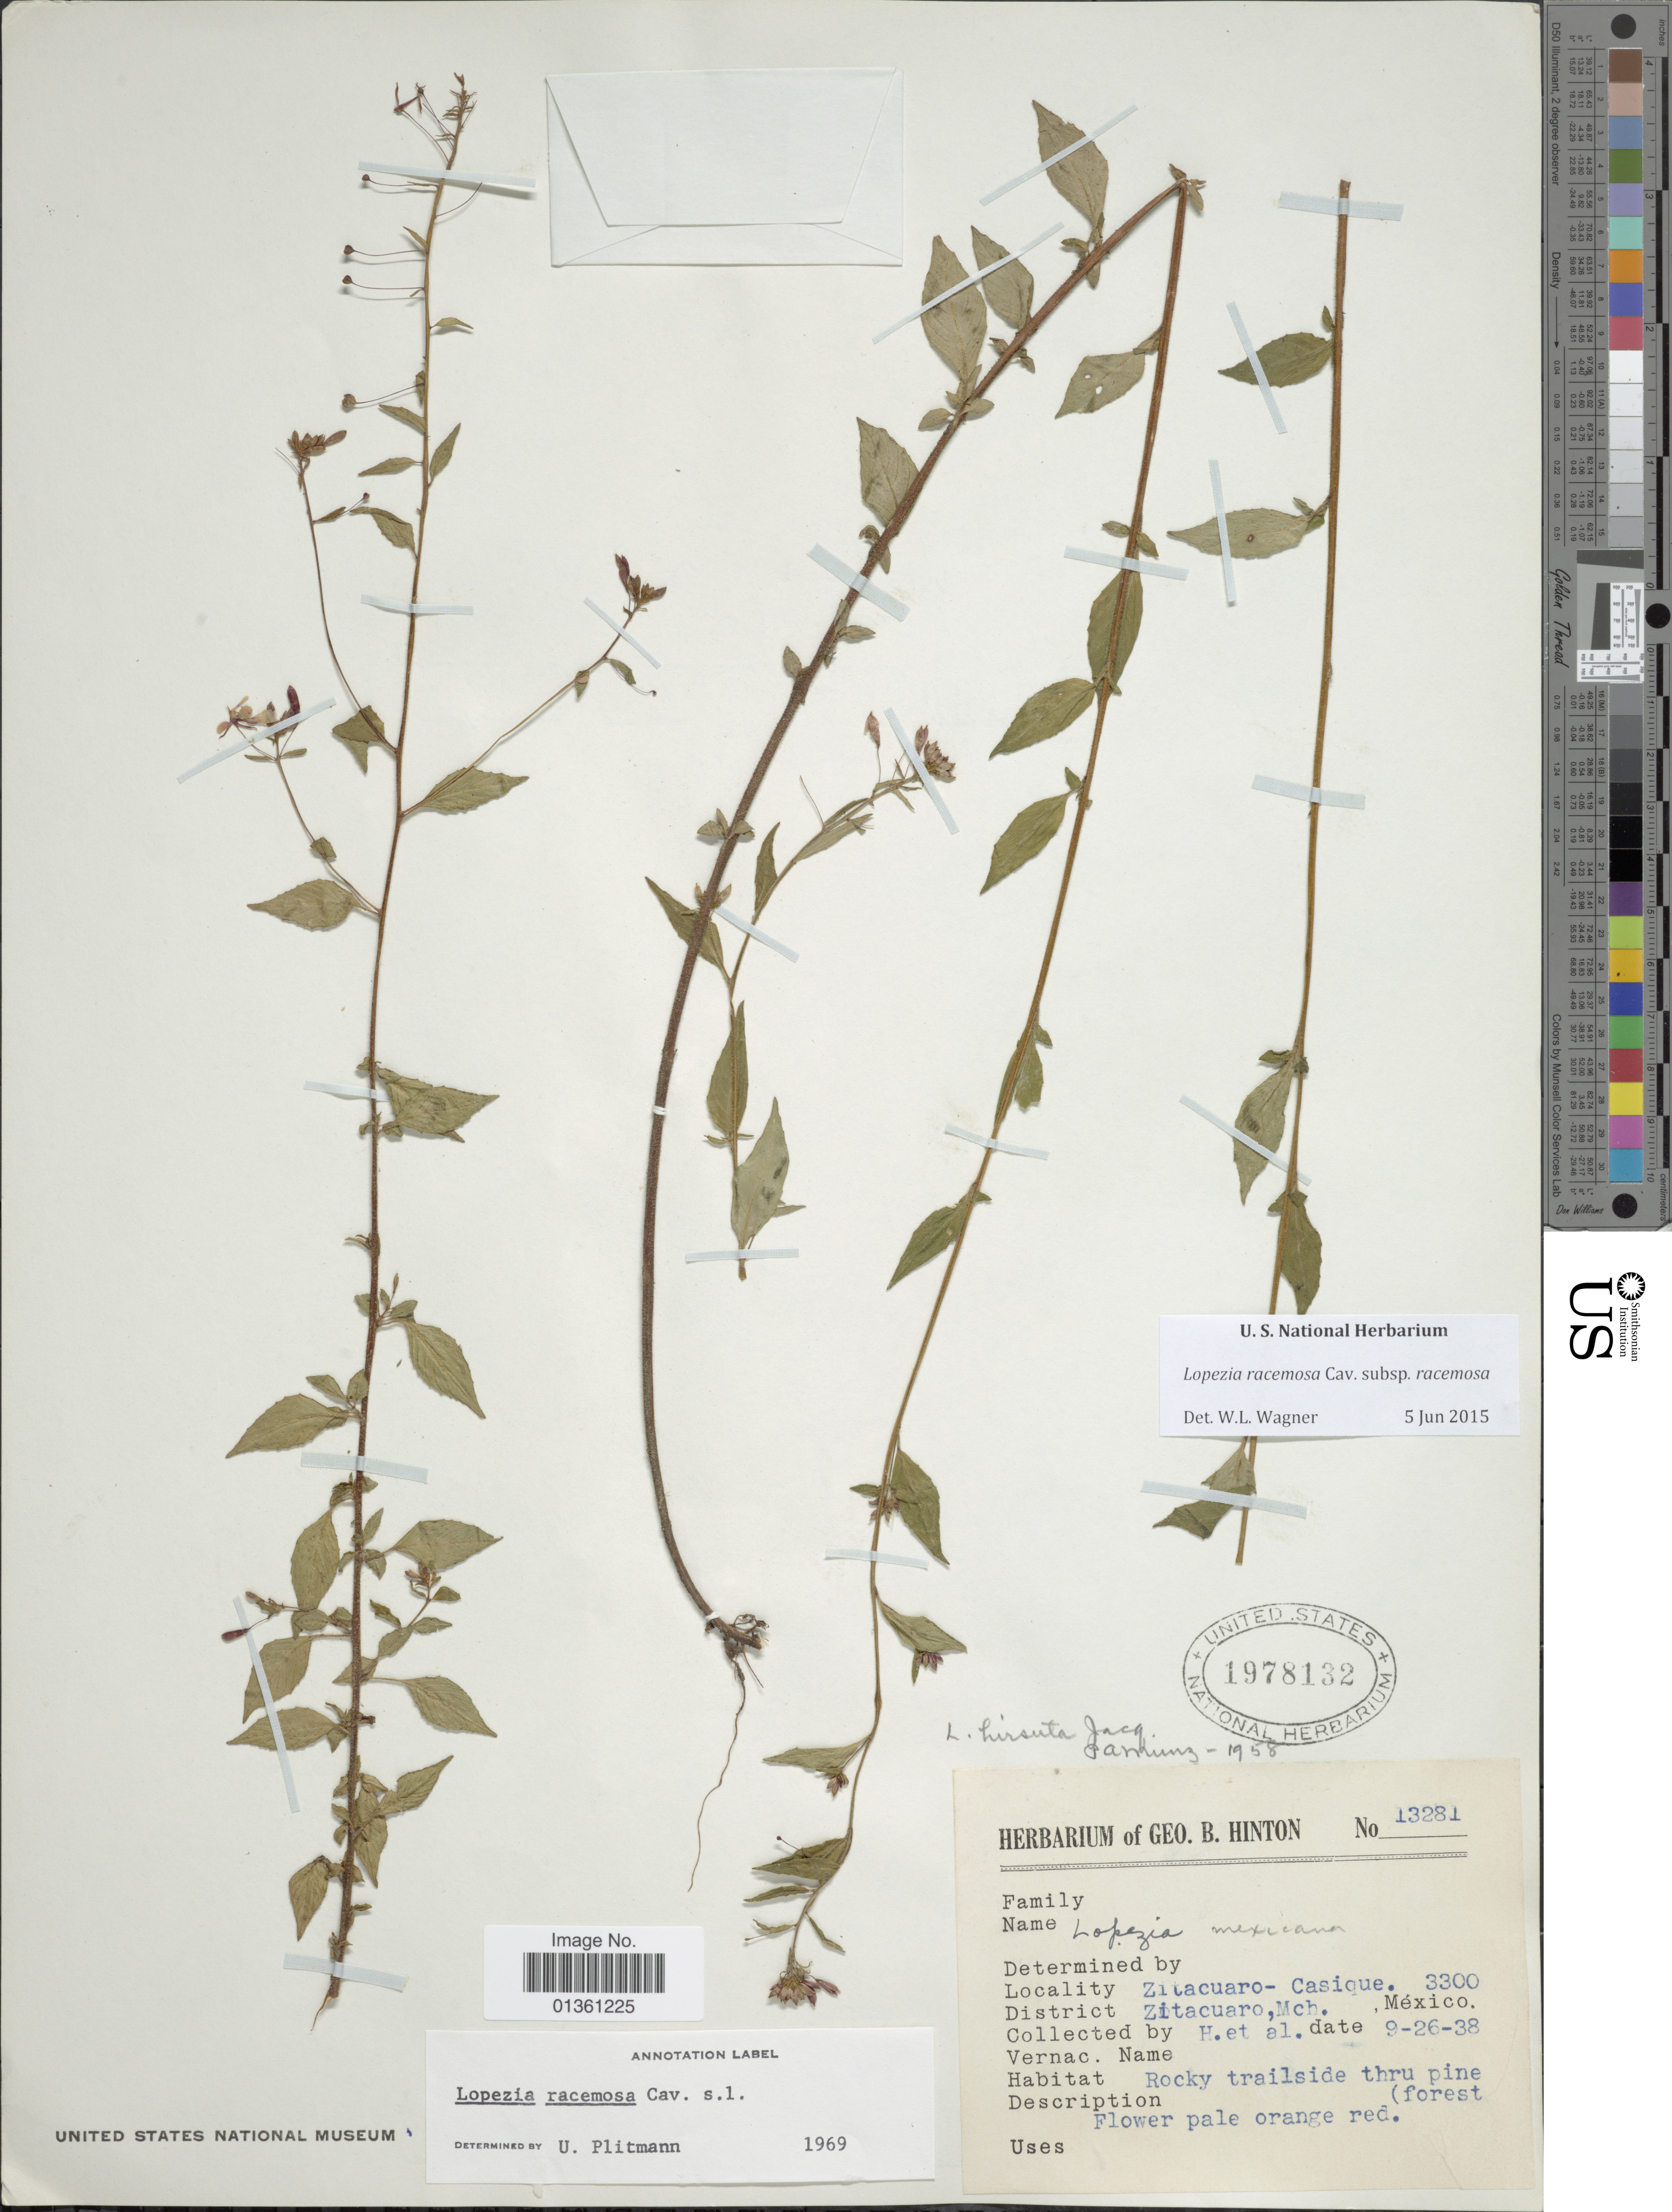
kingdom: Plantae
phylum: Tracheophyta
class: Magnoliopsida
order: Myrtales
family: Onagraceae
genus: Lopezia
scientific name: Lopezia racemosa subsp. racemosa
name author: Cav.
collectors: G. B. Hinton & et al.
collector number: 13281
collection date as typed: Transcribed d/m/y: 26/9/38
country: Mexico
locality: Zitacuaro-Casique. District Zitacuaro, Mch.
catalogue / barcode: US 1978132